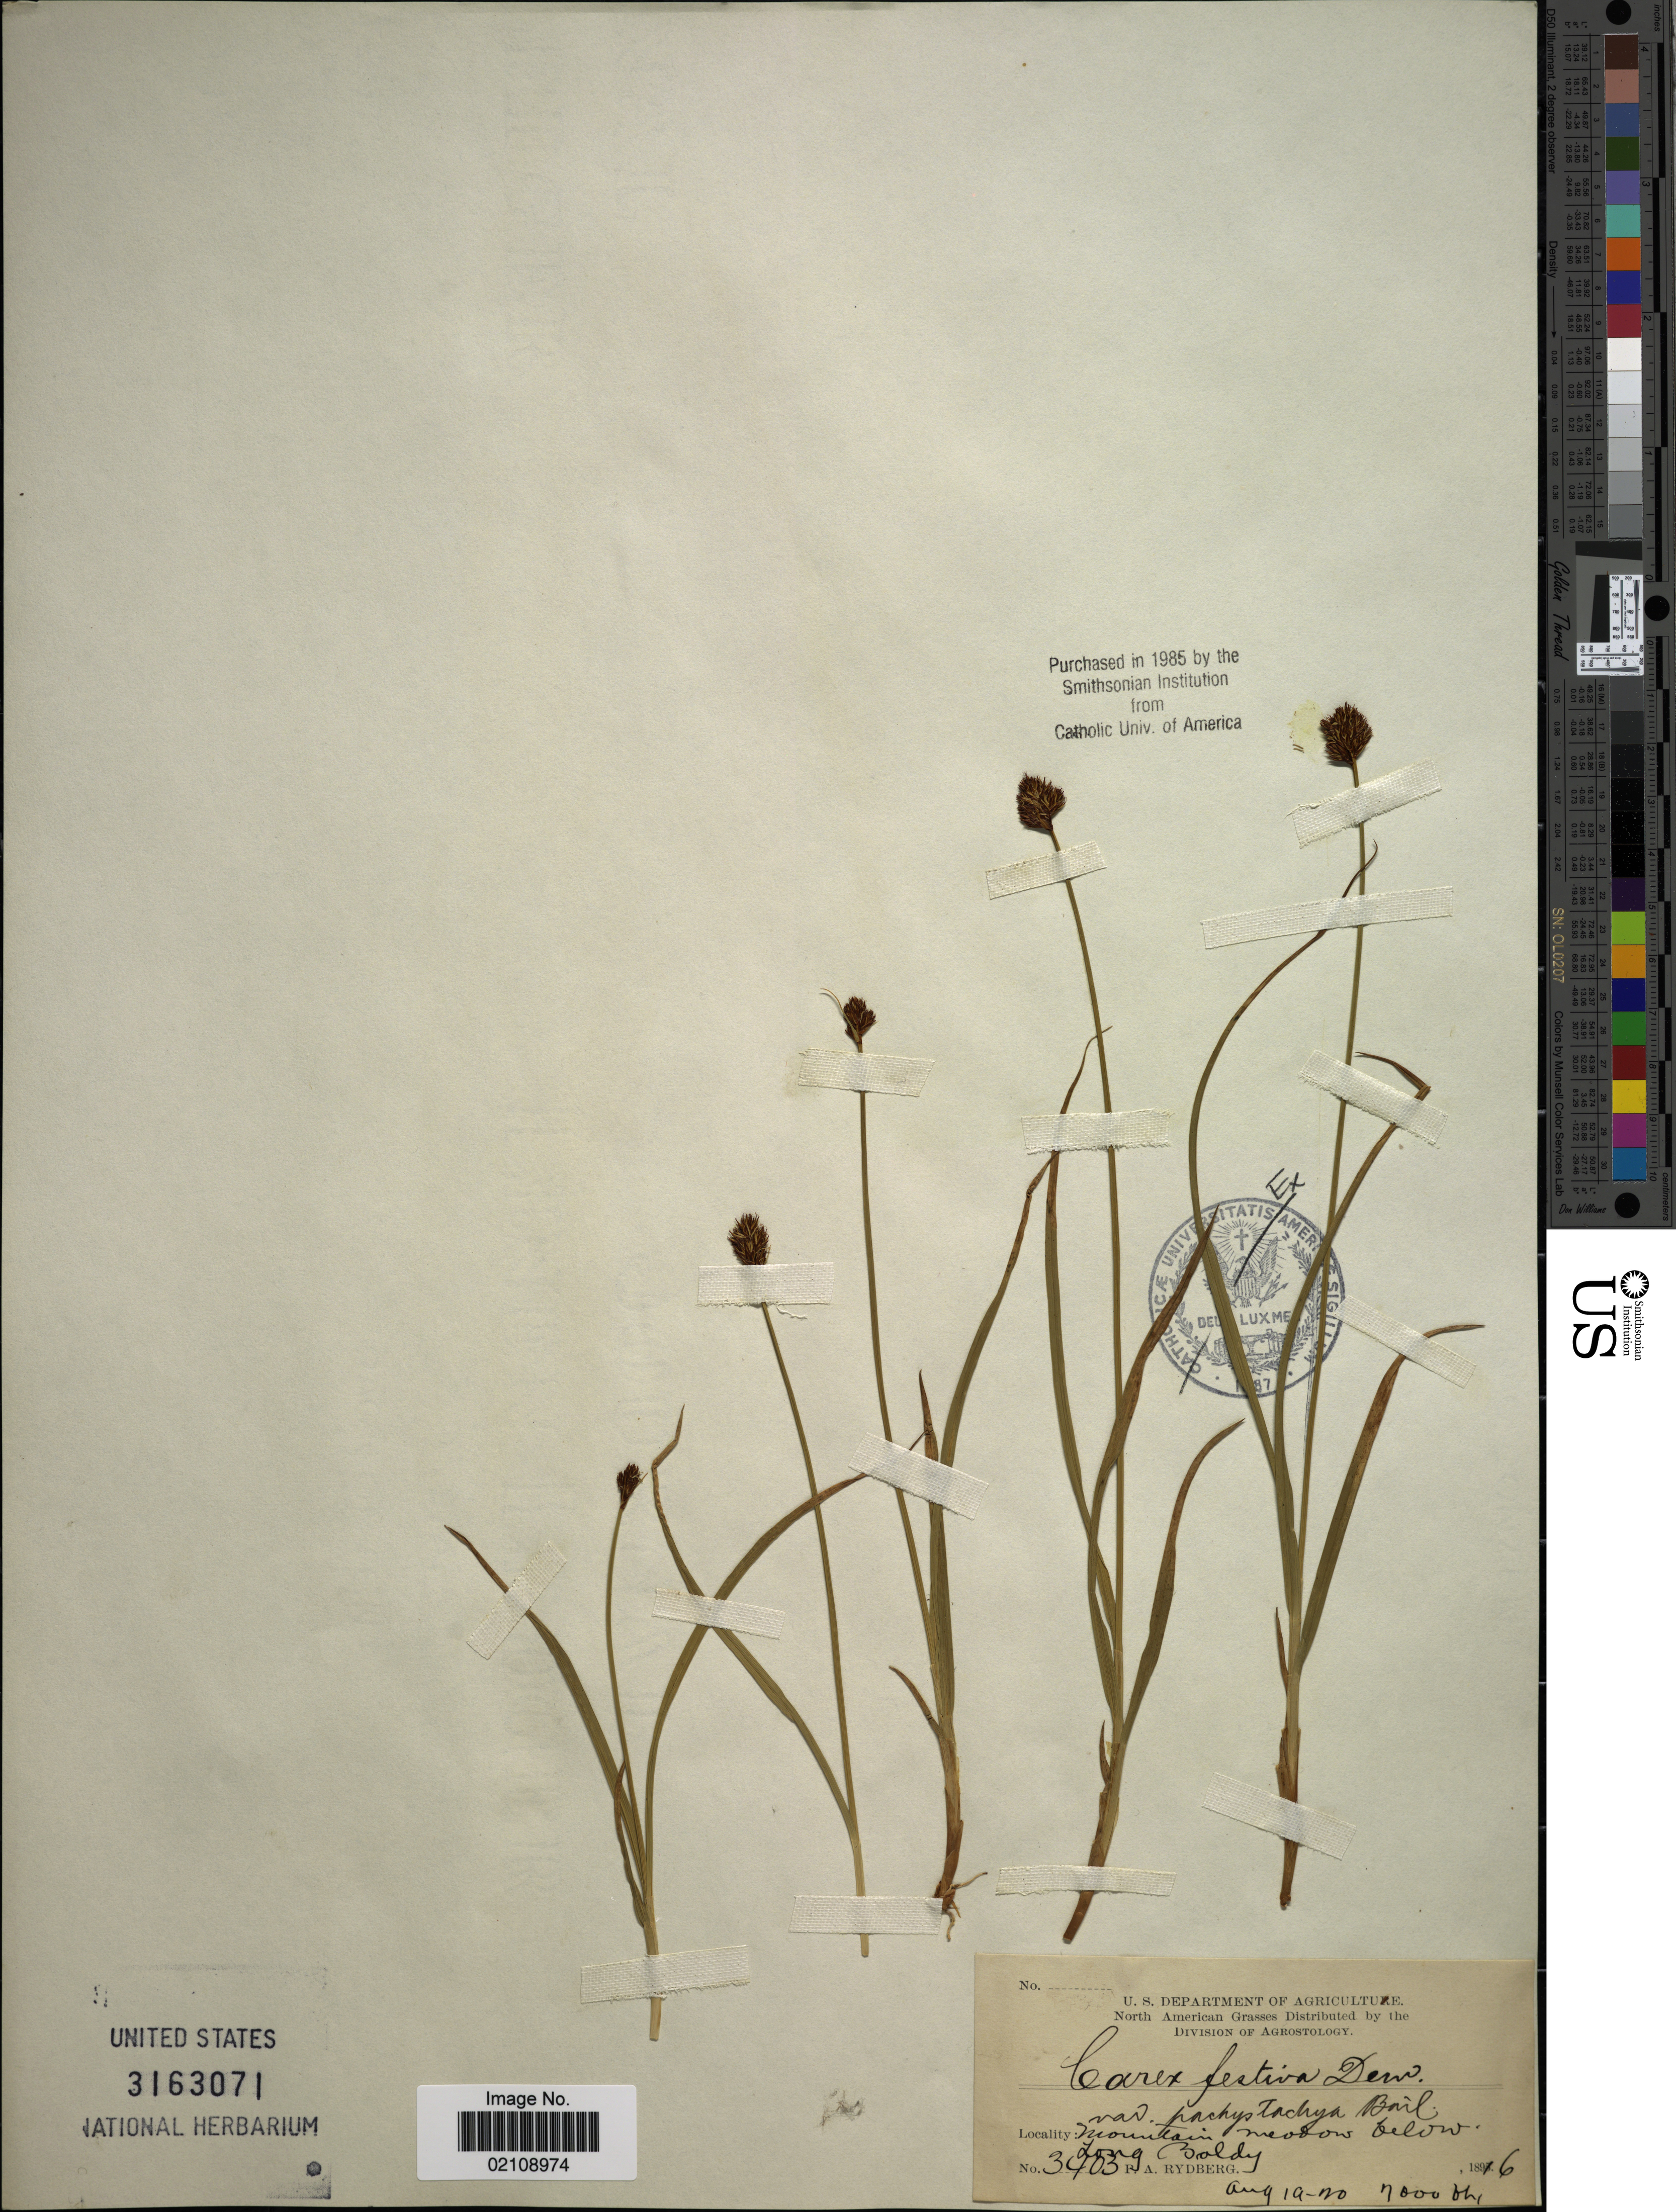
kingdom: Plantae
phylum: Tracheophyta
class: Liliopsida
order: Poales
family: Cyperaceae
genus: Carex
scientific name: Carex microptera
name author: Mack.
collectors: P. A. Rydberg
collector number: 3403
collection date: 1896-08-19/1896-08-20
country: United States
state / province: Montana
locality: Mountain meadow below Long Baldy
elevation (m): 2134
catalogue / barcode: US 3163071